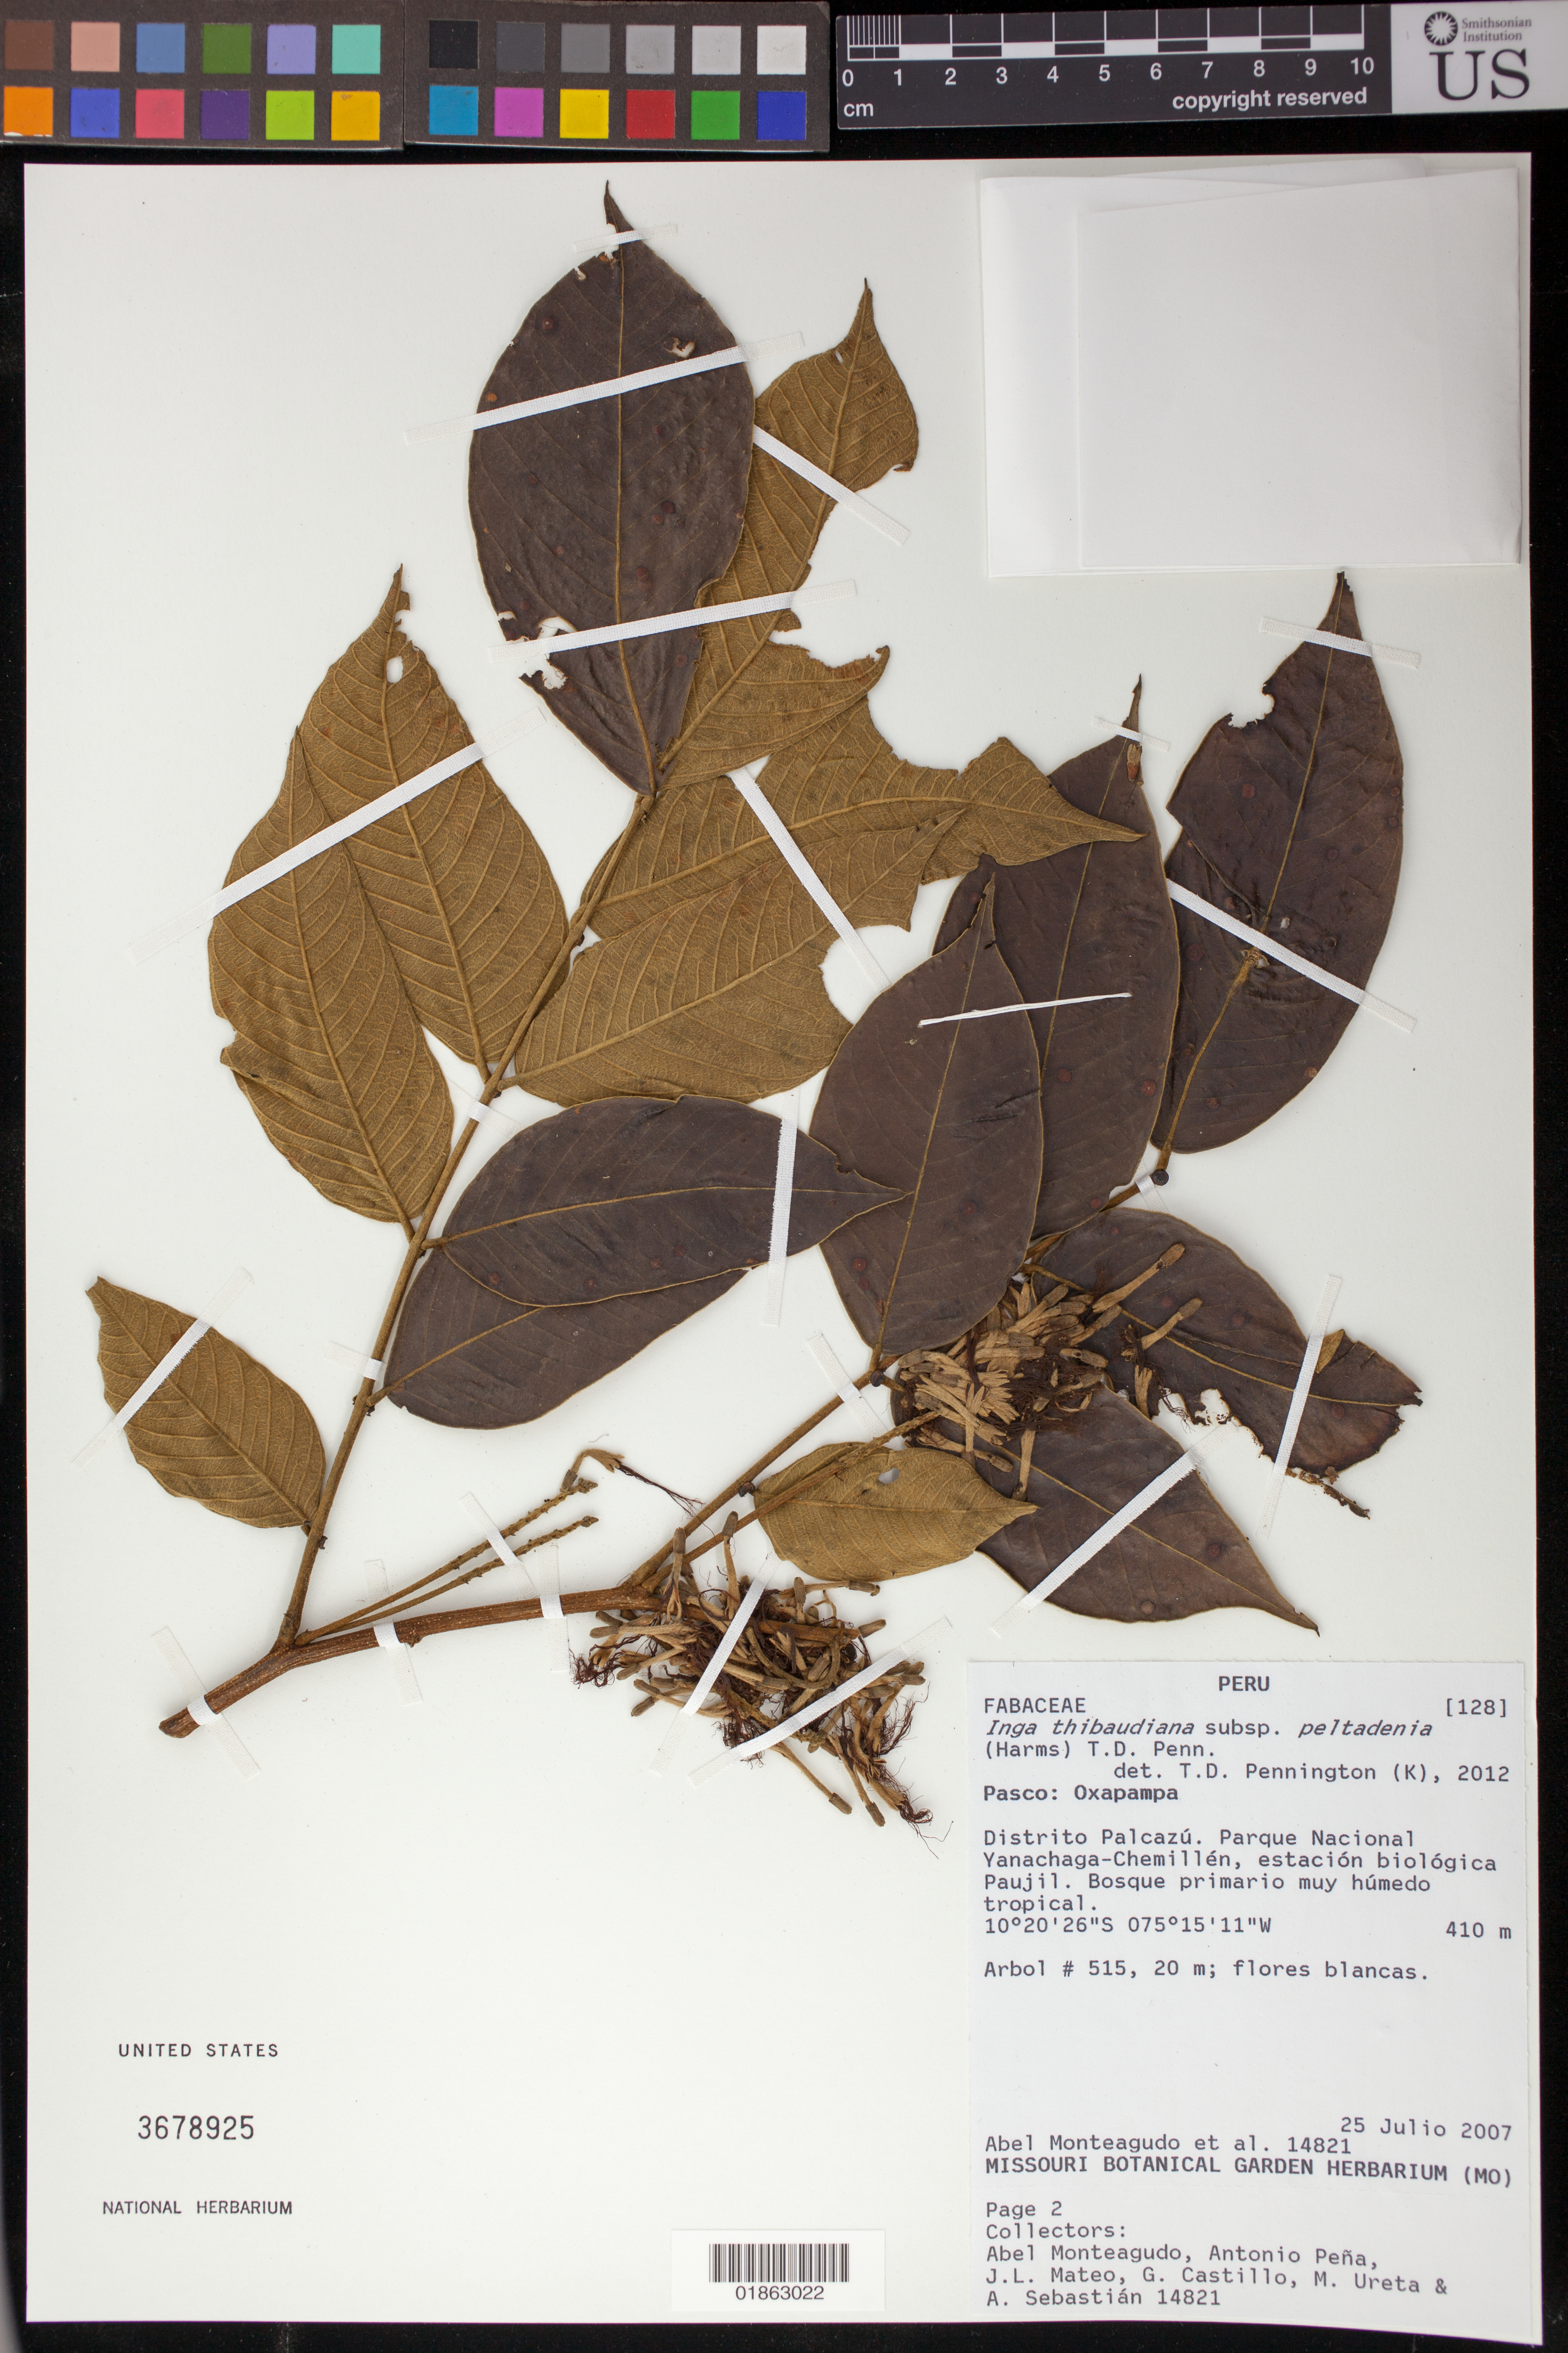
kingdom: Plantae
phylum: Tracheophyta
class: Magnoliopsida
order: Fabales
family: Fabaceae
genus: Inga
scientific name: Inga thibaudiana subsp. peltadenia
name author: (Harms) T.D. Penn.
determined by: Pennington, T. D., (K)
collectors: A. Monteagudo, A. Pena, J. Mateo, G. Castillo, M. Ureta & A. Sebastian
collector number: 14821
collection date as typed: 25 Julio 2007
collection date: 2007-07-25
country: Peru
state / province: Pasco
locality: Oxapampa: Distrito Palcazu. Isozacin, Parque Nacional Yanachaga-Chemillen,estacion biologica Paujil.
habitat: Bosque primario muy humedo tropical.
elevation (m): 410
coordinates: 10 20 26 S, 75 15 11 W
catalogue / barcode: US 3678925